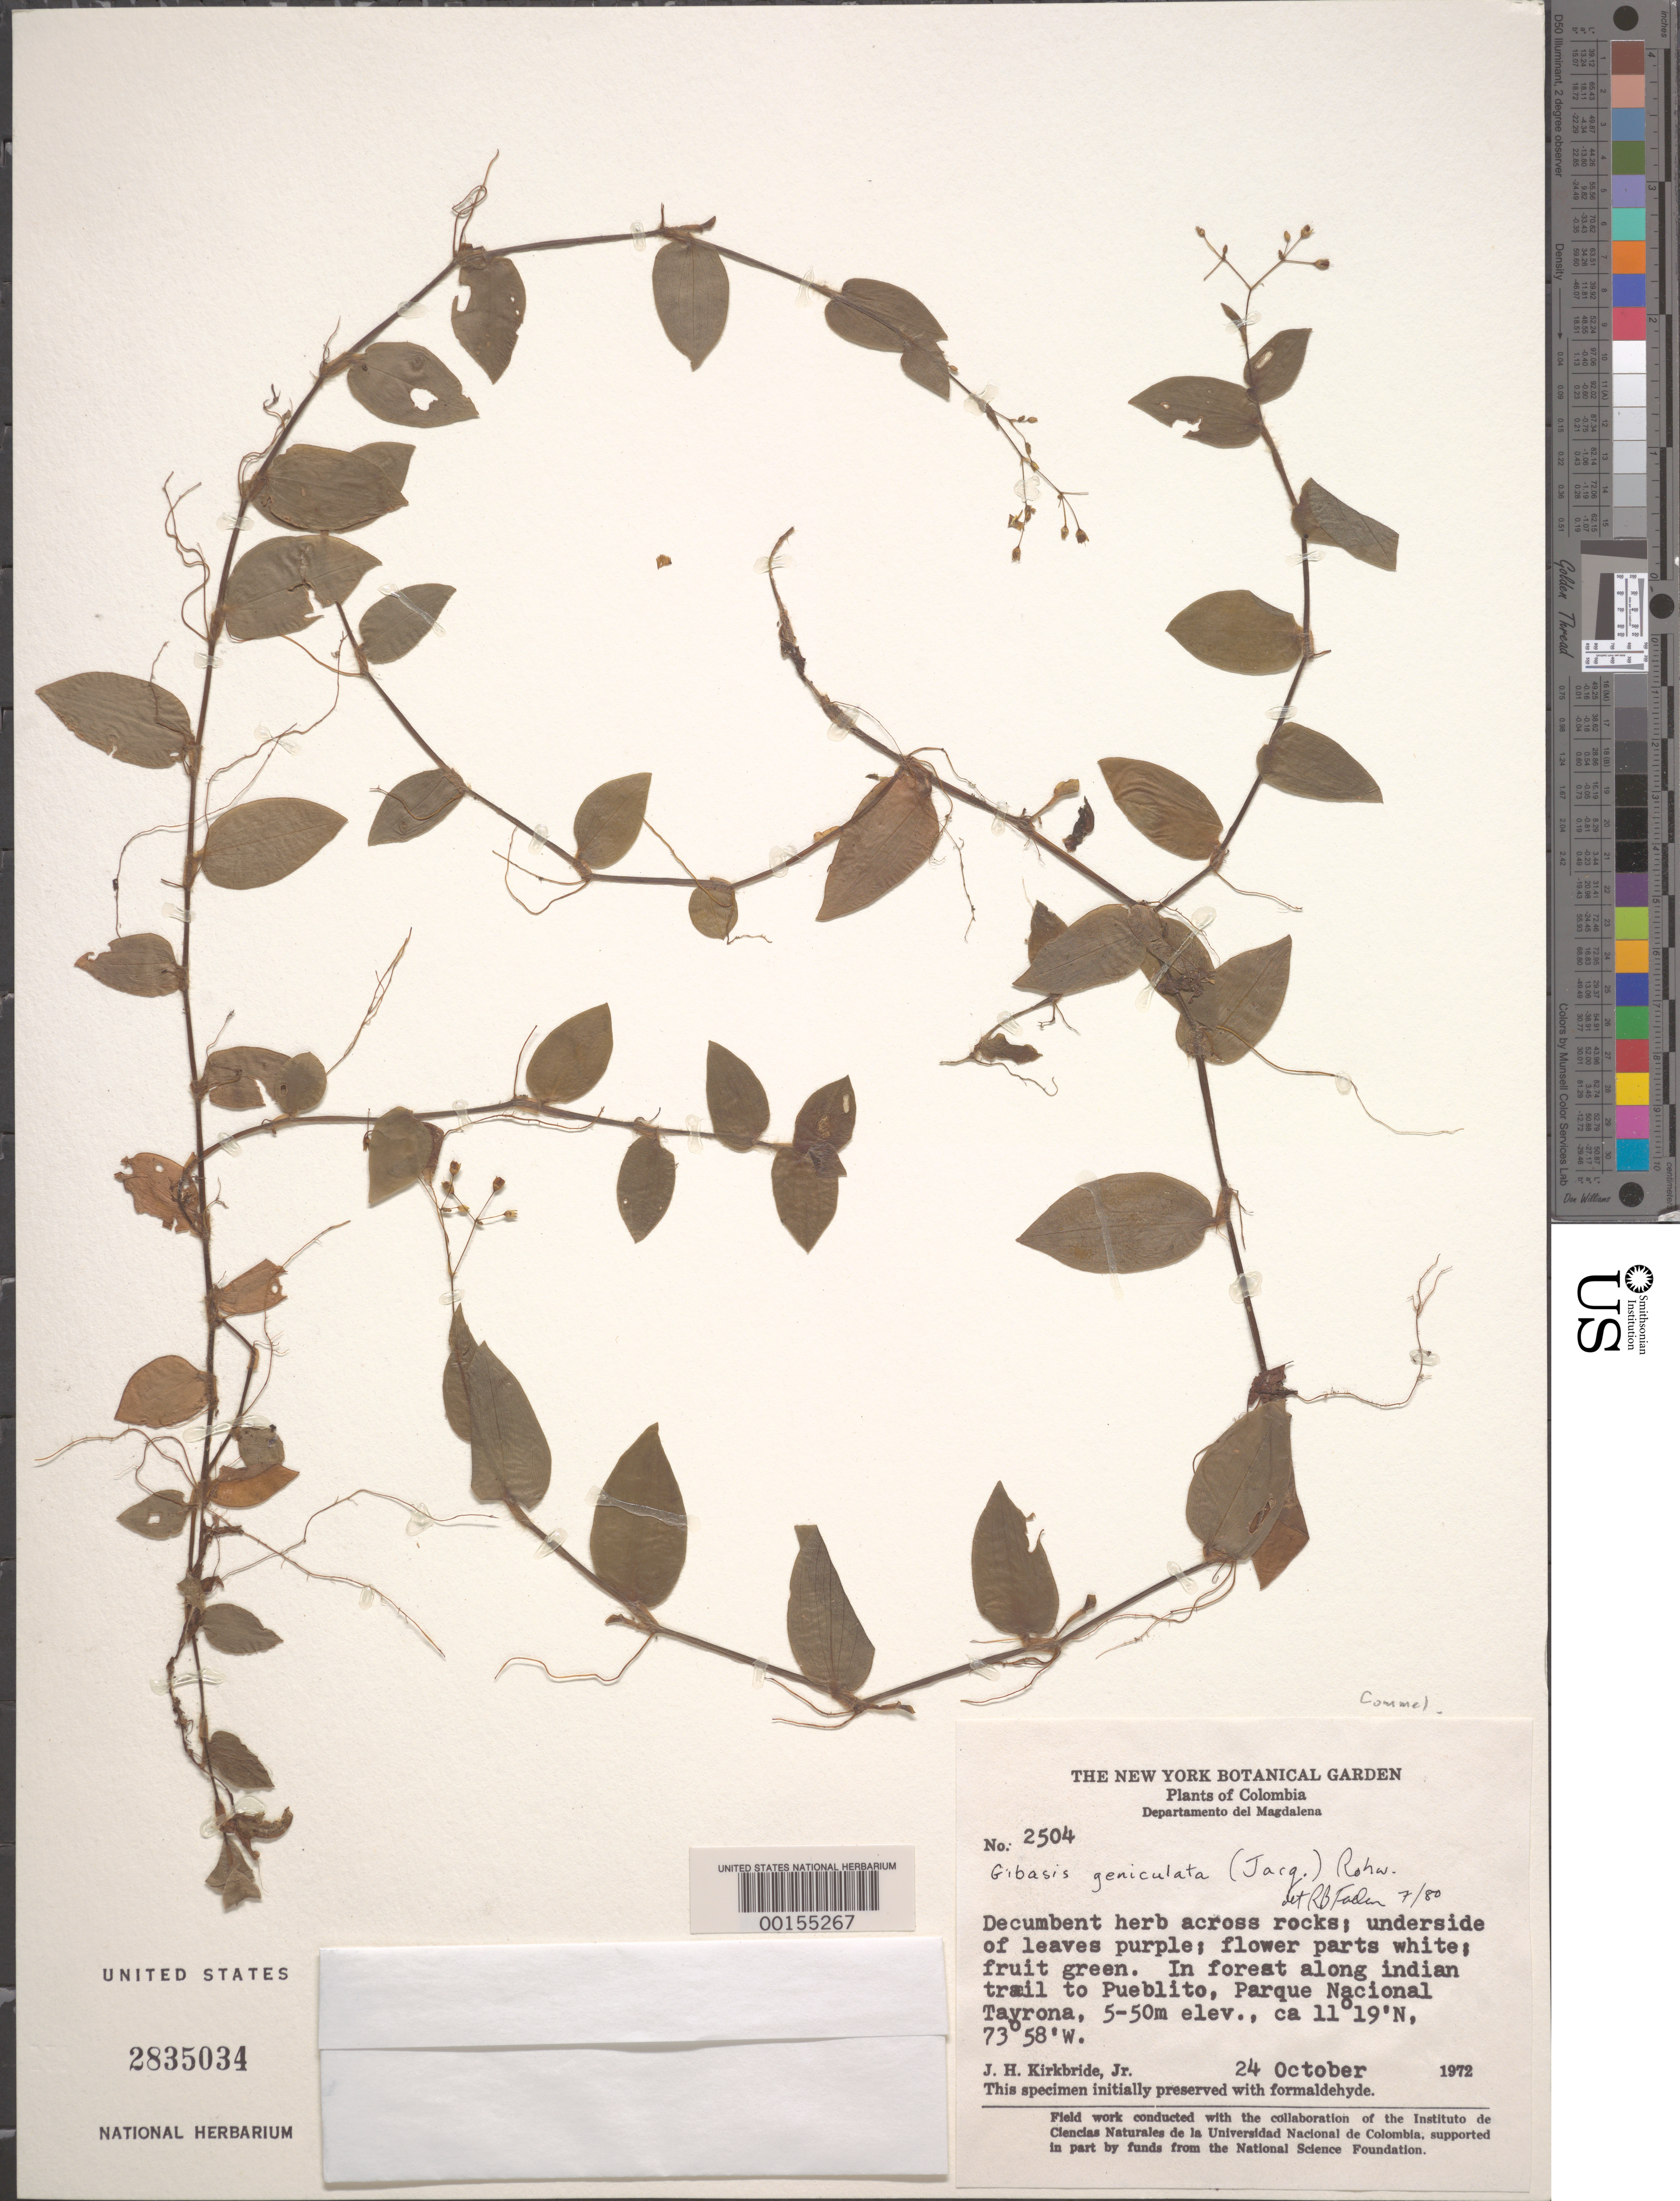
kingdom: Plantae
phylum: Tracheophyta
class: Liliopsida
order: Commelinales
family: Commelinaceae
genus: Gibasis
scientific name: Gibasis geniculata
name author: (Jacq.) Rohweder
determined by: Faden, Robert B., (US), Smithsonian Institution - National Museum of Natural History (UNITED STATES)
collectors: J. H. Kirkbride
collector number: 2504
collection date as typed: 24 Oct 1972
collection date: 1972-10-24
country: Colombia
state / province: Magdalena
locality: Towards Pueblito, Parque Nacional Tayrona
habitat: Trailside, forest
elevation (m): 5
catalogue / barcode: US 2835034